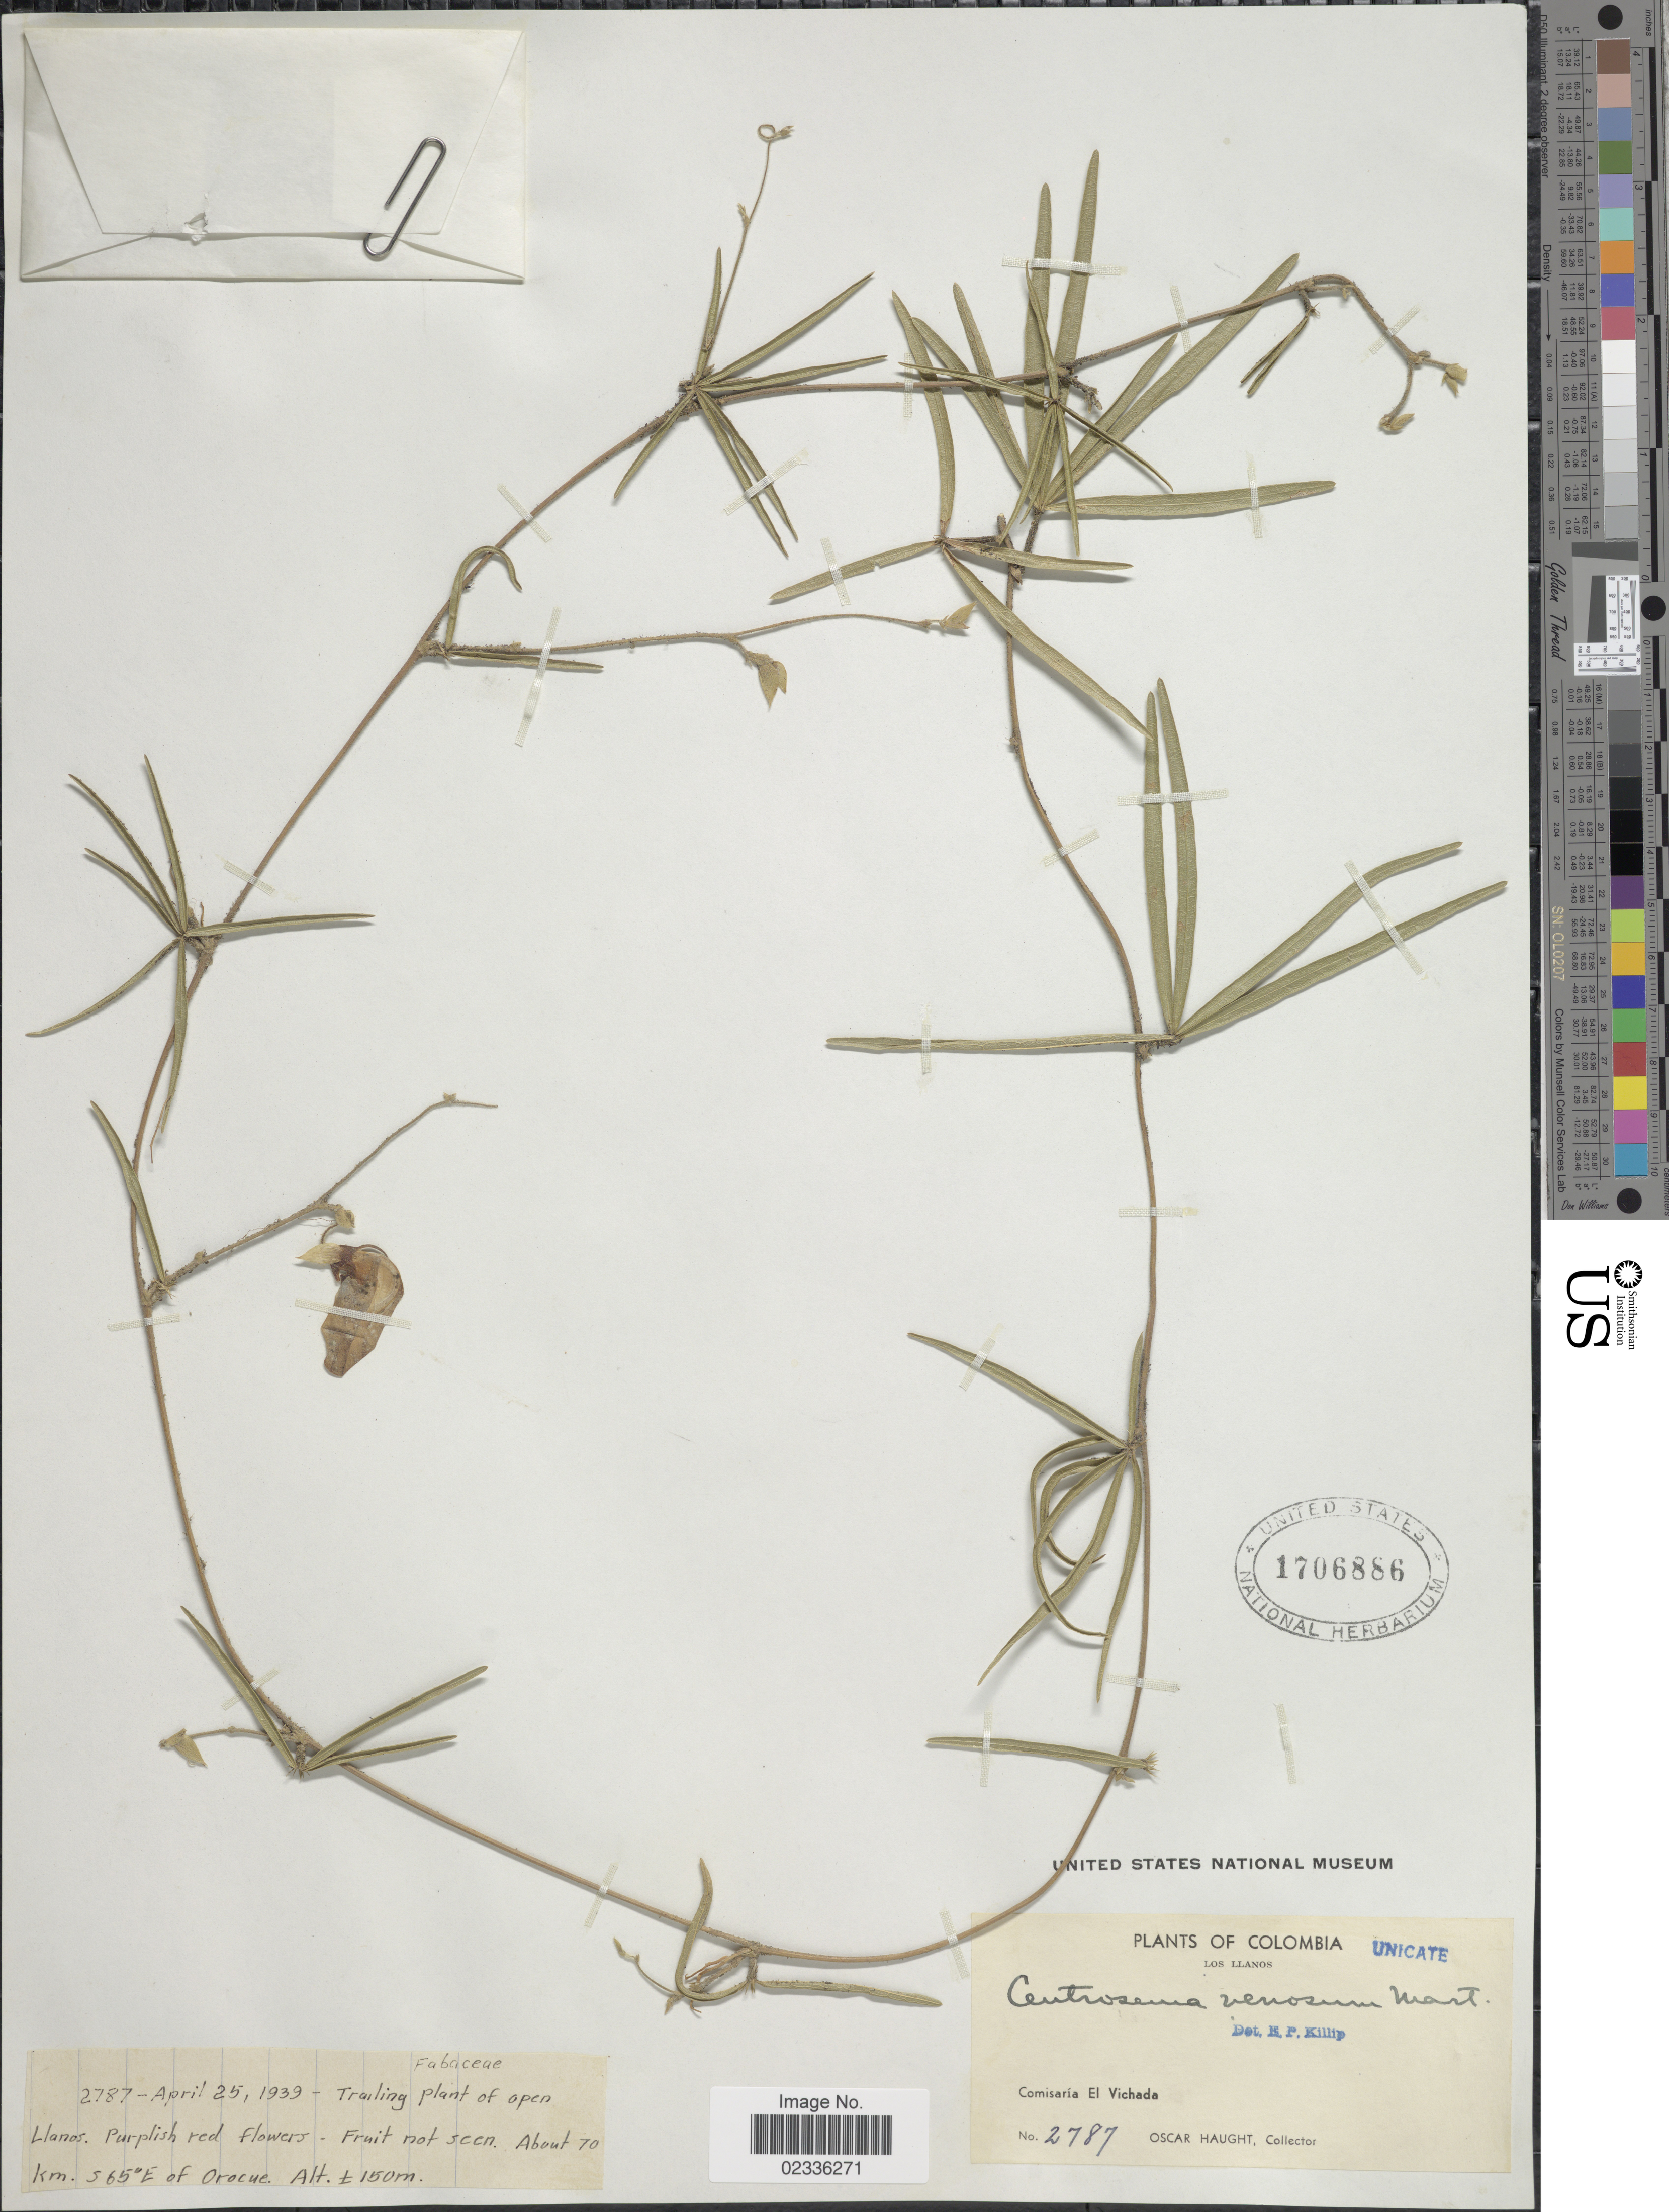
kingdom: Plantae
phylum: Tracheophyta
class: Magnoliopsida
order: Fabales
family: Fabaceae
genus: Centrosema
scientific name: Centrosema venosum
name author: Mart. ex Benth.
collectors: O. L. Haught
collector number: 2787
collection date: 1939-04-25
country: Colombia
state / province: Vichada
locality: Los Llanos, about 70 km. S 65° E of Orocue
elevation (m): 150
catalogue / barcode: US 1706886